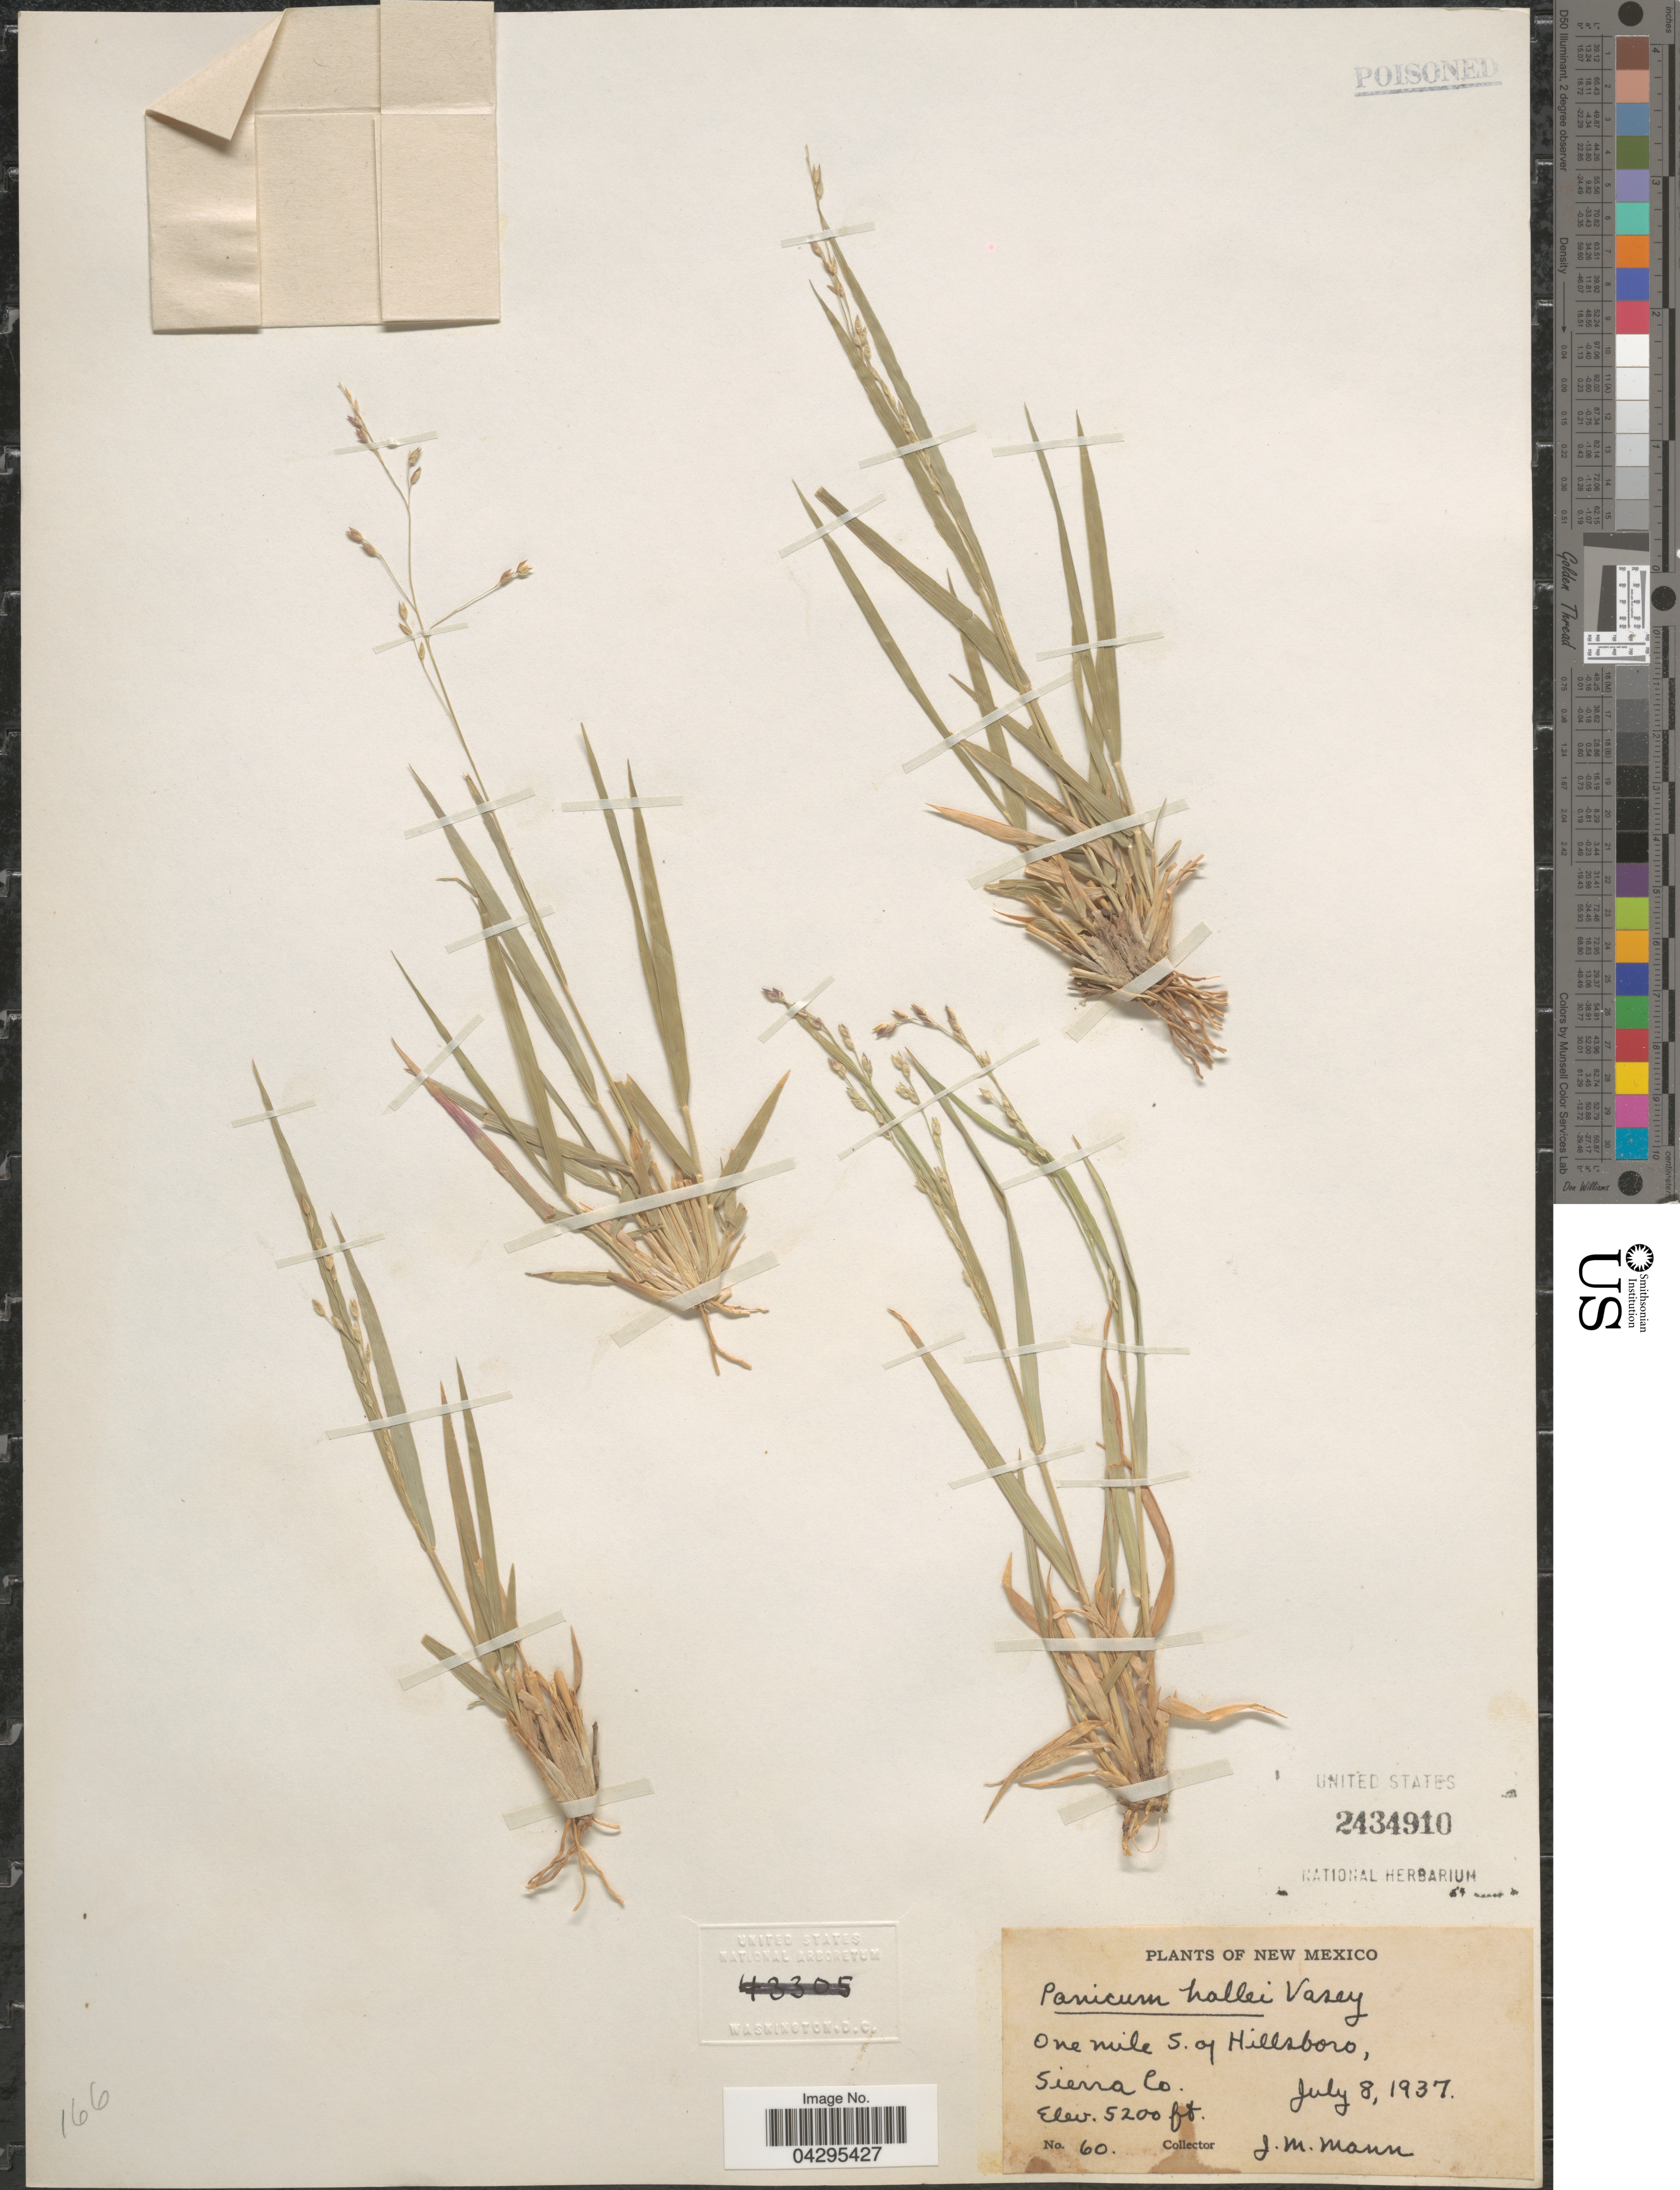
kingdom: Plantae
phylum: Tracheophyta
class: Liliopsida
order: Poales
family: Poaceae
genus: Panicum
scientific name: Panicum hallii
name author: Vasey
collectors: J. Mann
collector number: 60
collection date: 1937-07-08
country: United States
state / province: New Mexico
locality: One mile S. of Hillsboro, Sierra Co.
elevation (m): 1585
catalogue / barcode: US 2434910